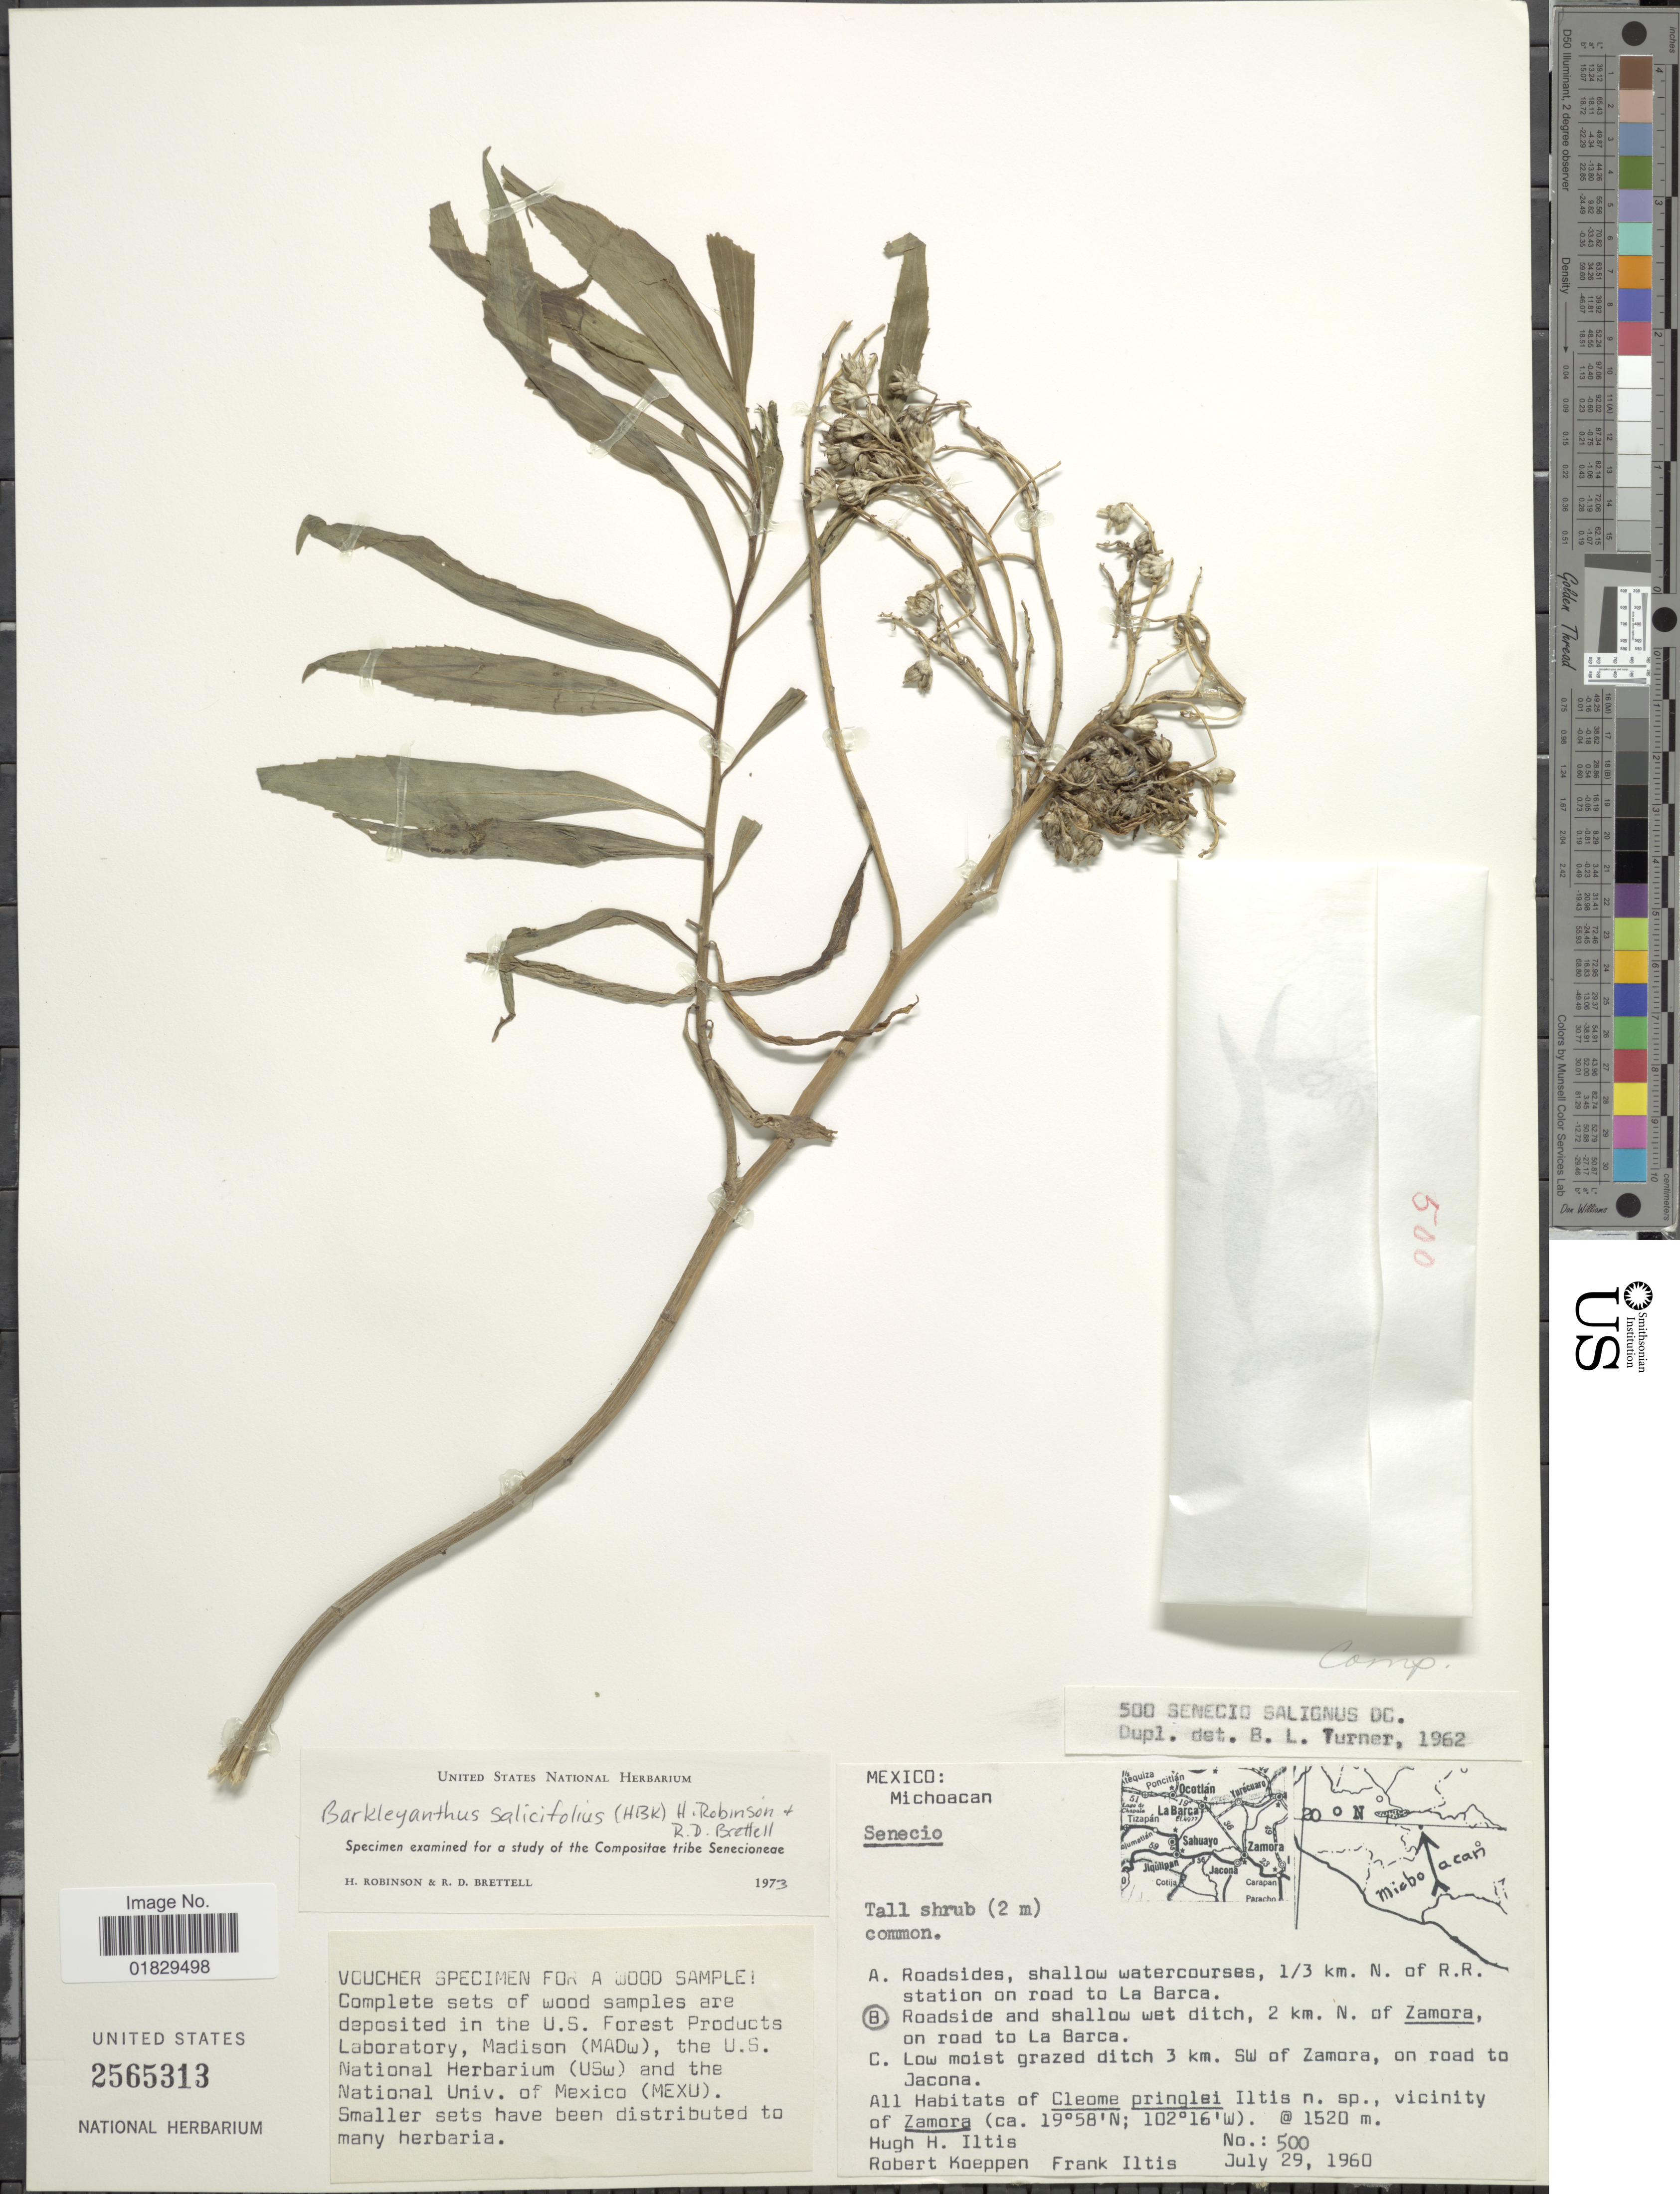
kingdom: Plantae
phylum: Tracheophyta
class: Magnoliopsida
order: Asterales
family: Asteraceae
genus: Barkleyanthus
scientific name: Barkleyanthus salicifolius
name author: (Kunth) H. Rob. & Brettell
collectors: H. H. Iltis, R. C. Koeppen & F. S. Iltis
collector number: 500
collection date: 1960-07-29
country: Mexico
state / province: Michoacán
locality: Roadside and shallow wet ditch, 2 km. N. of Zamora, on road to La Barca.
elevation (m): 1520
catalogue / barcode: US 2565313